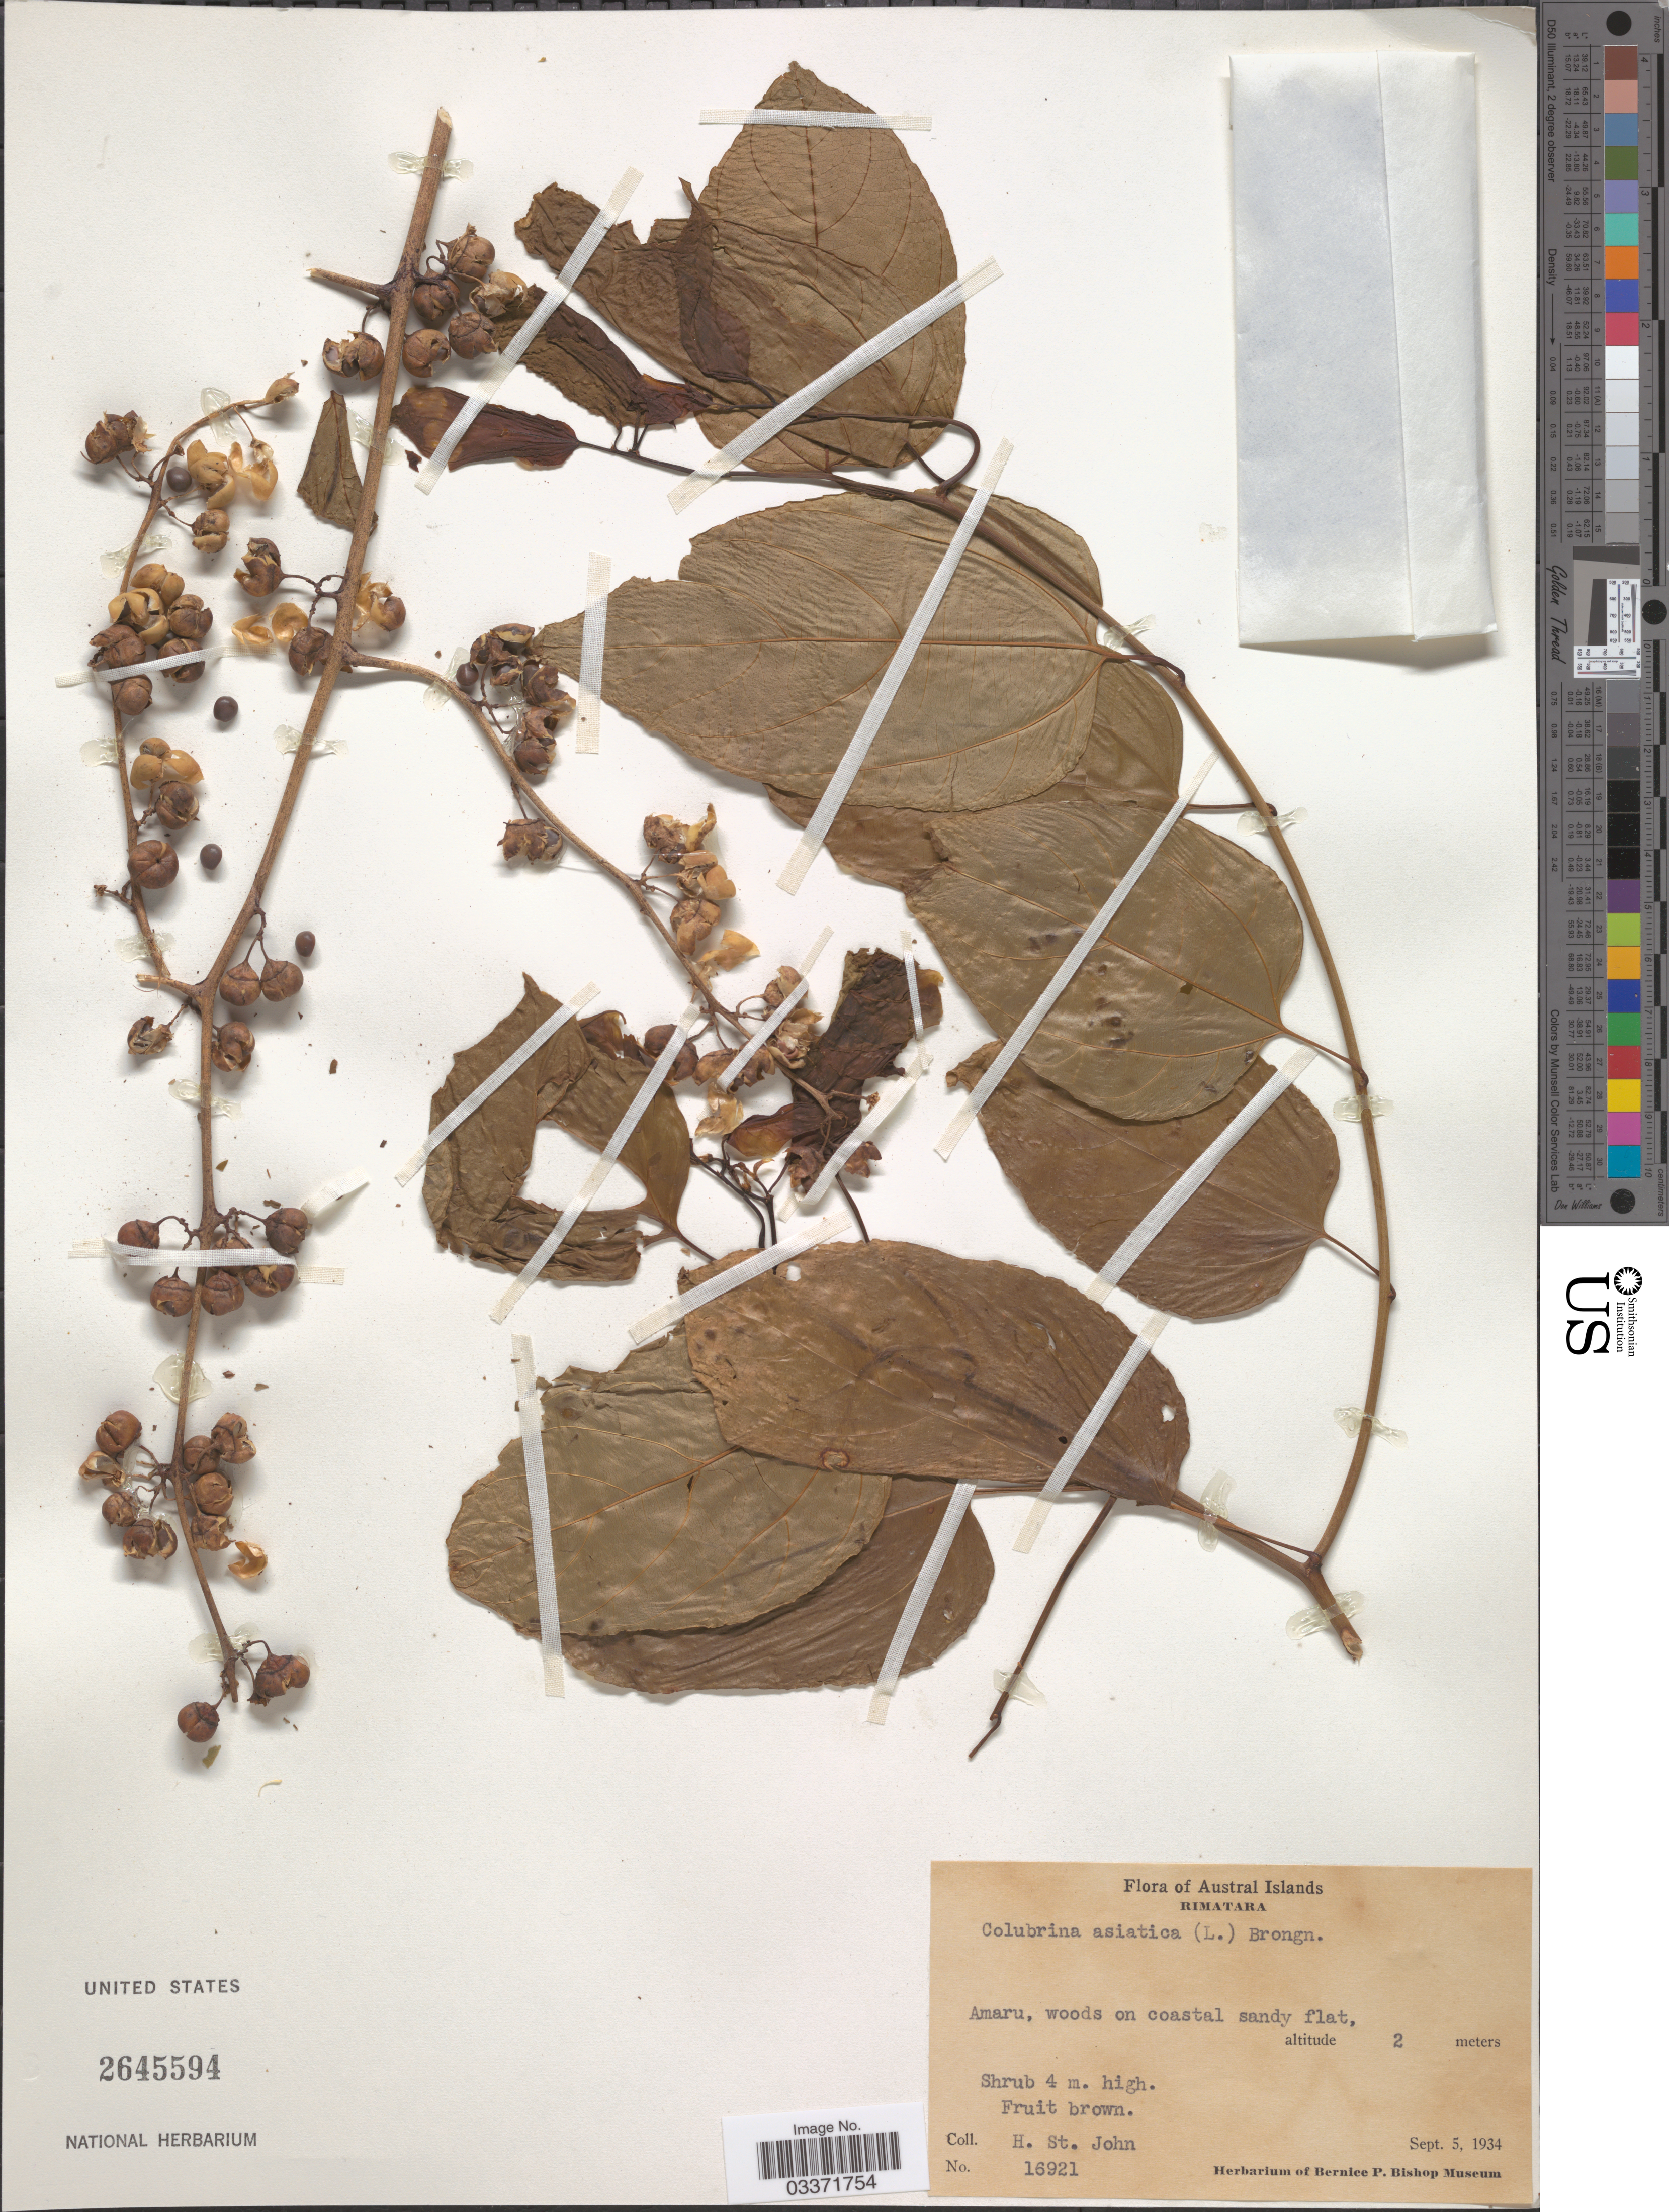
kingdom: Plantae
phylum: Tracheophyta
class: Magnoliopsida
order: Rosales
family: Rhamnaceae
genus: Colubrina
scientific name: Colubrina asiatica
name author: (L.) Brongn.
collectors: H. St. John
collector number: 16921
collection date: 1934-09-05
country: French Polynesia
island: Rimatara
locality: Austral Islands, Rimatara, Amaru.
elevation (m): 2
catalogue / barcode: US 2645594